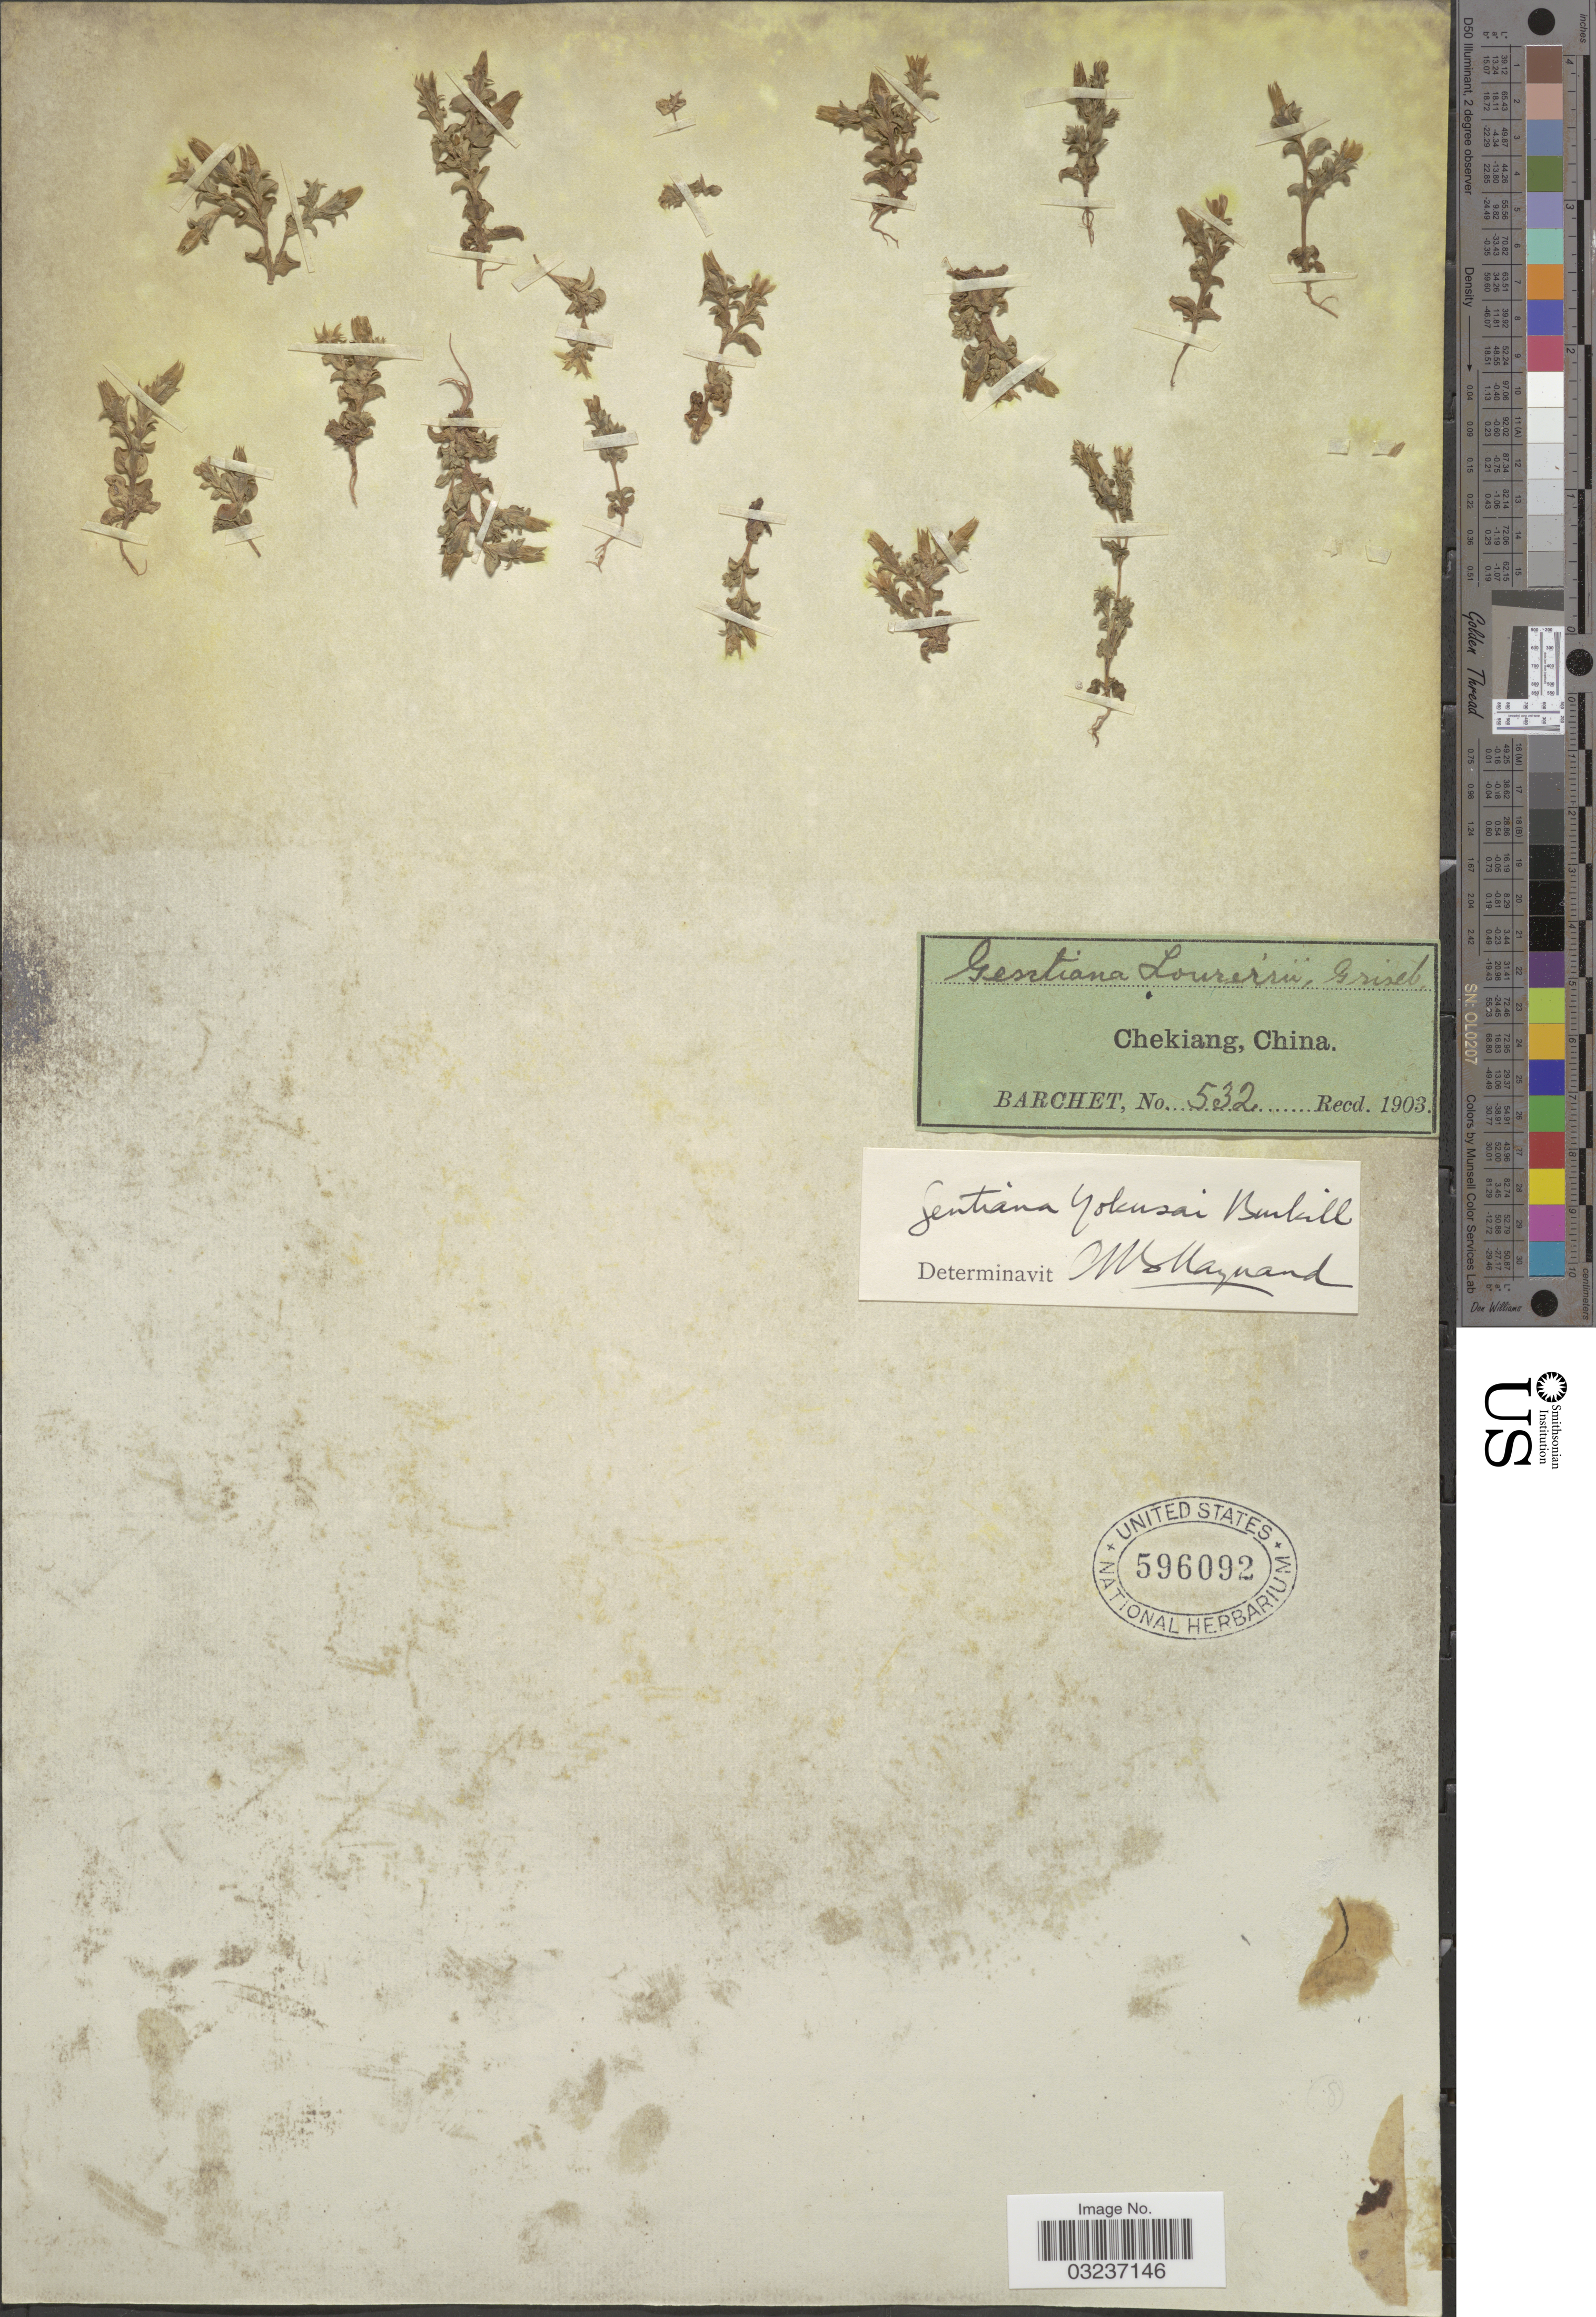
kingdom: Plantae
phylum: Tracheophyta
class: Magnoliopsida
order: Gentianales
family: Gentianaceae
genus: Gentiana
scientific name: Gentiana yokusai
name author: Burkill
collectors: S. P. Barchet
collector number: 532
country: China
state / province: Zhejiang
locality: Chekiang.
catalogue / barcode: US 596092